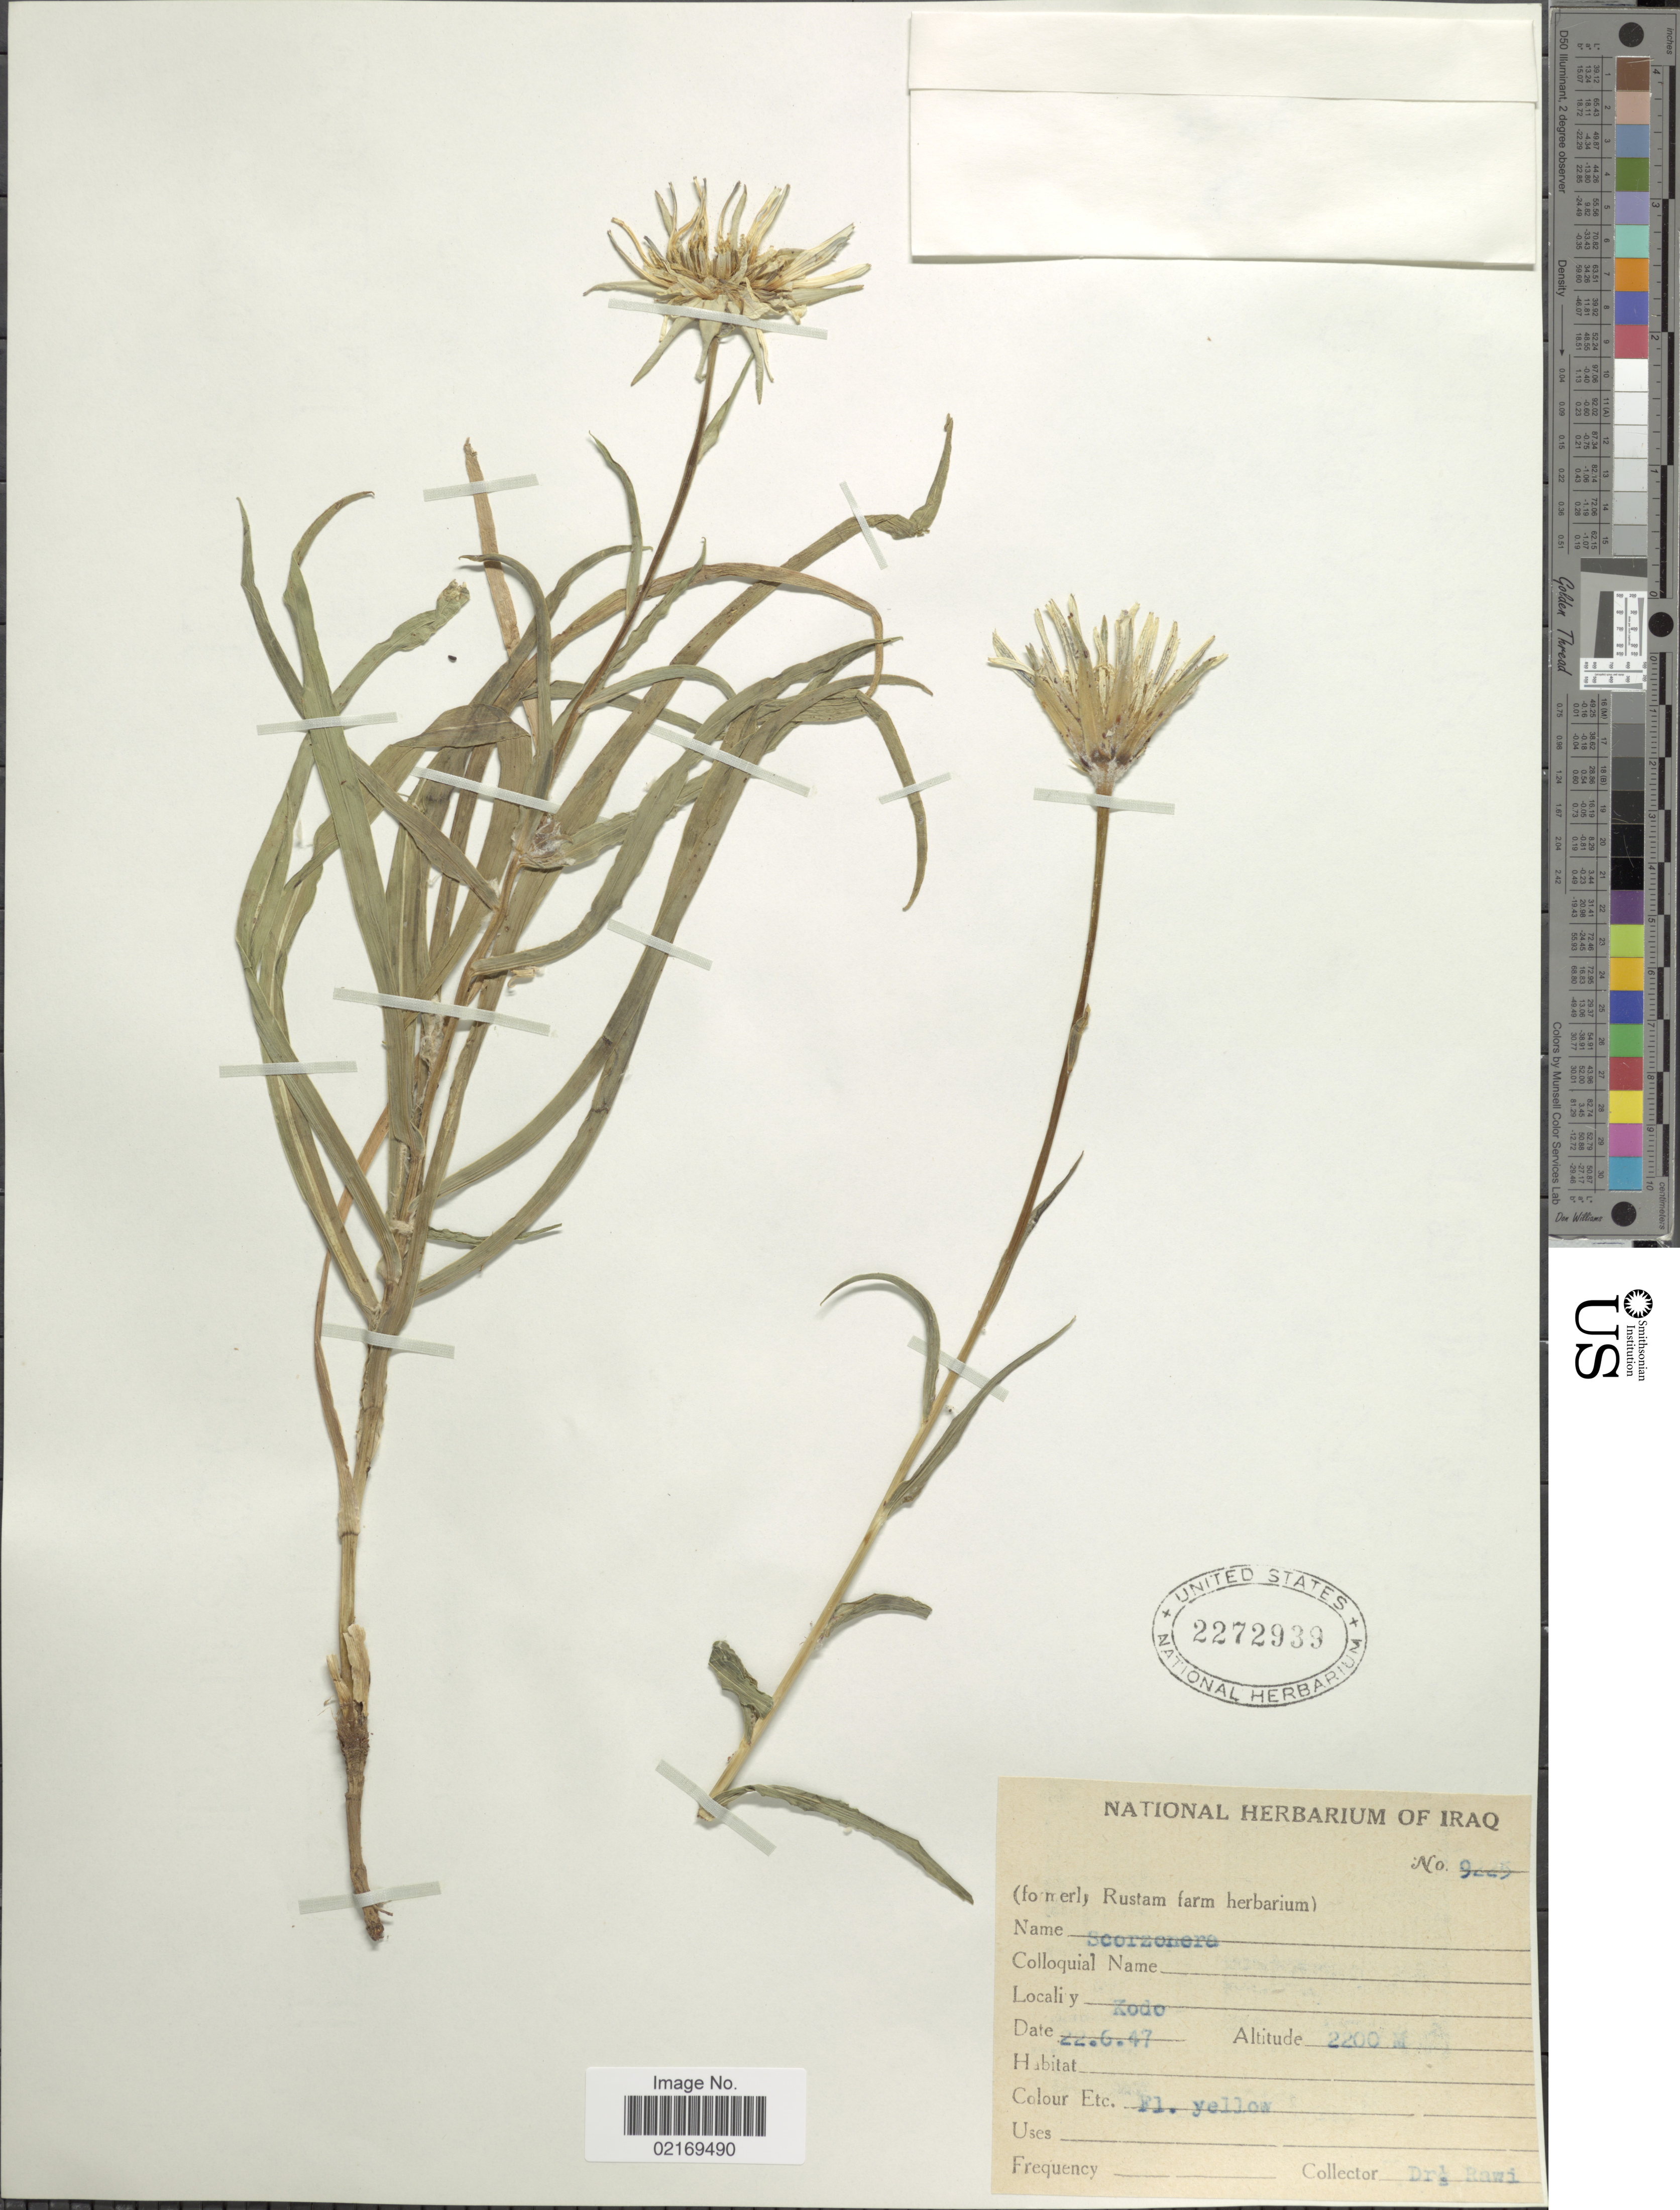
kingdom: Plantae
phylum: Tracheophyta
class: Magnoliopsida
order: Asterales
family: Asteraceae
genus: Scorzonera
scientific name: Scorzonera sp.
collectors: -. Rawi & Gillett, --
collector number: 9223*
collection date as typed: Transcribed d/m/y: 22/6/47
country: Iraq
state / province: Arbīl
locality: Kodo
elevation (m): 2200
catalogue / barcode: US 2272939